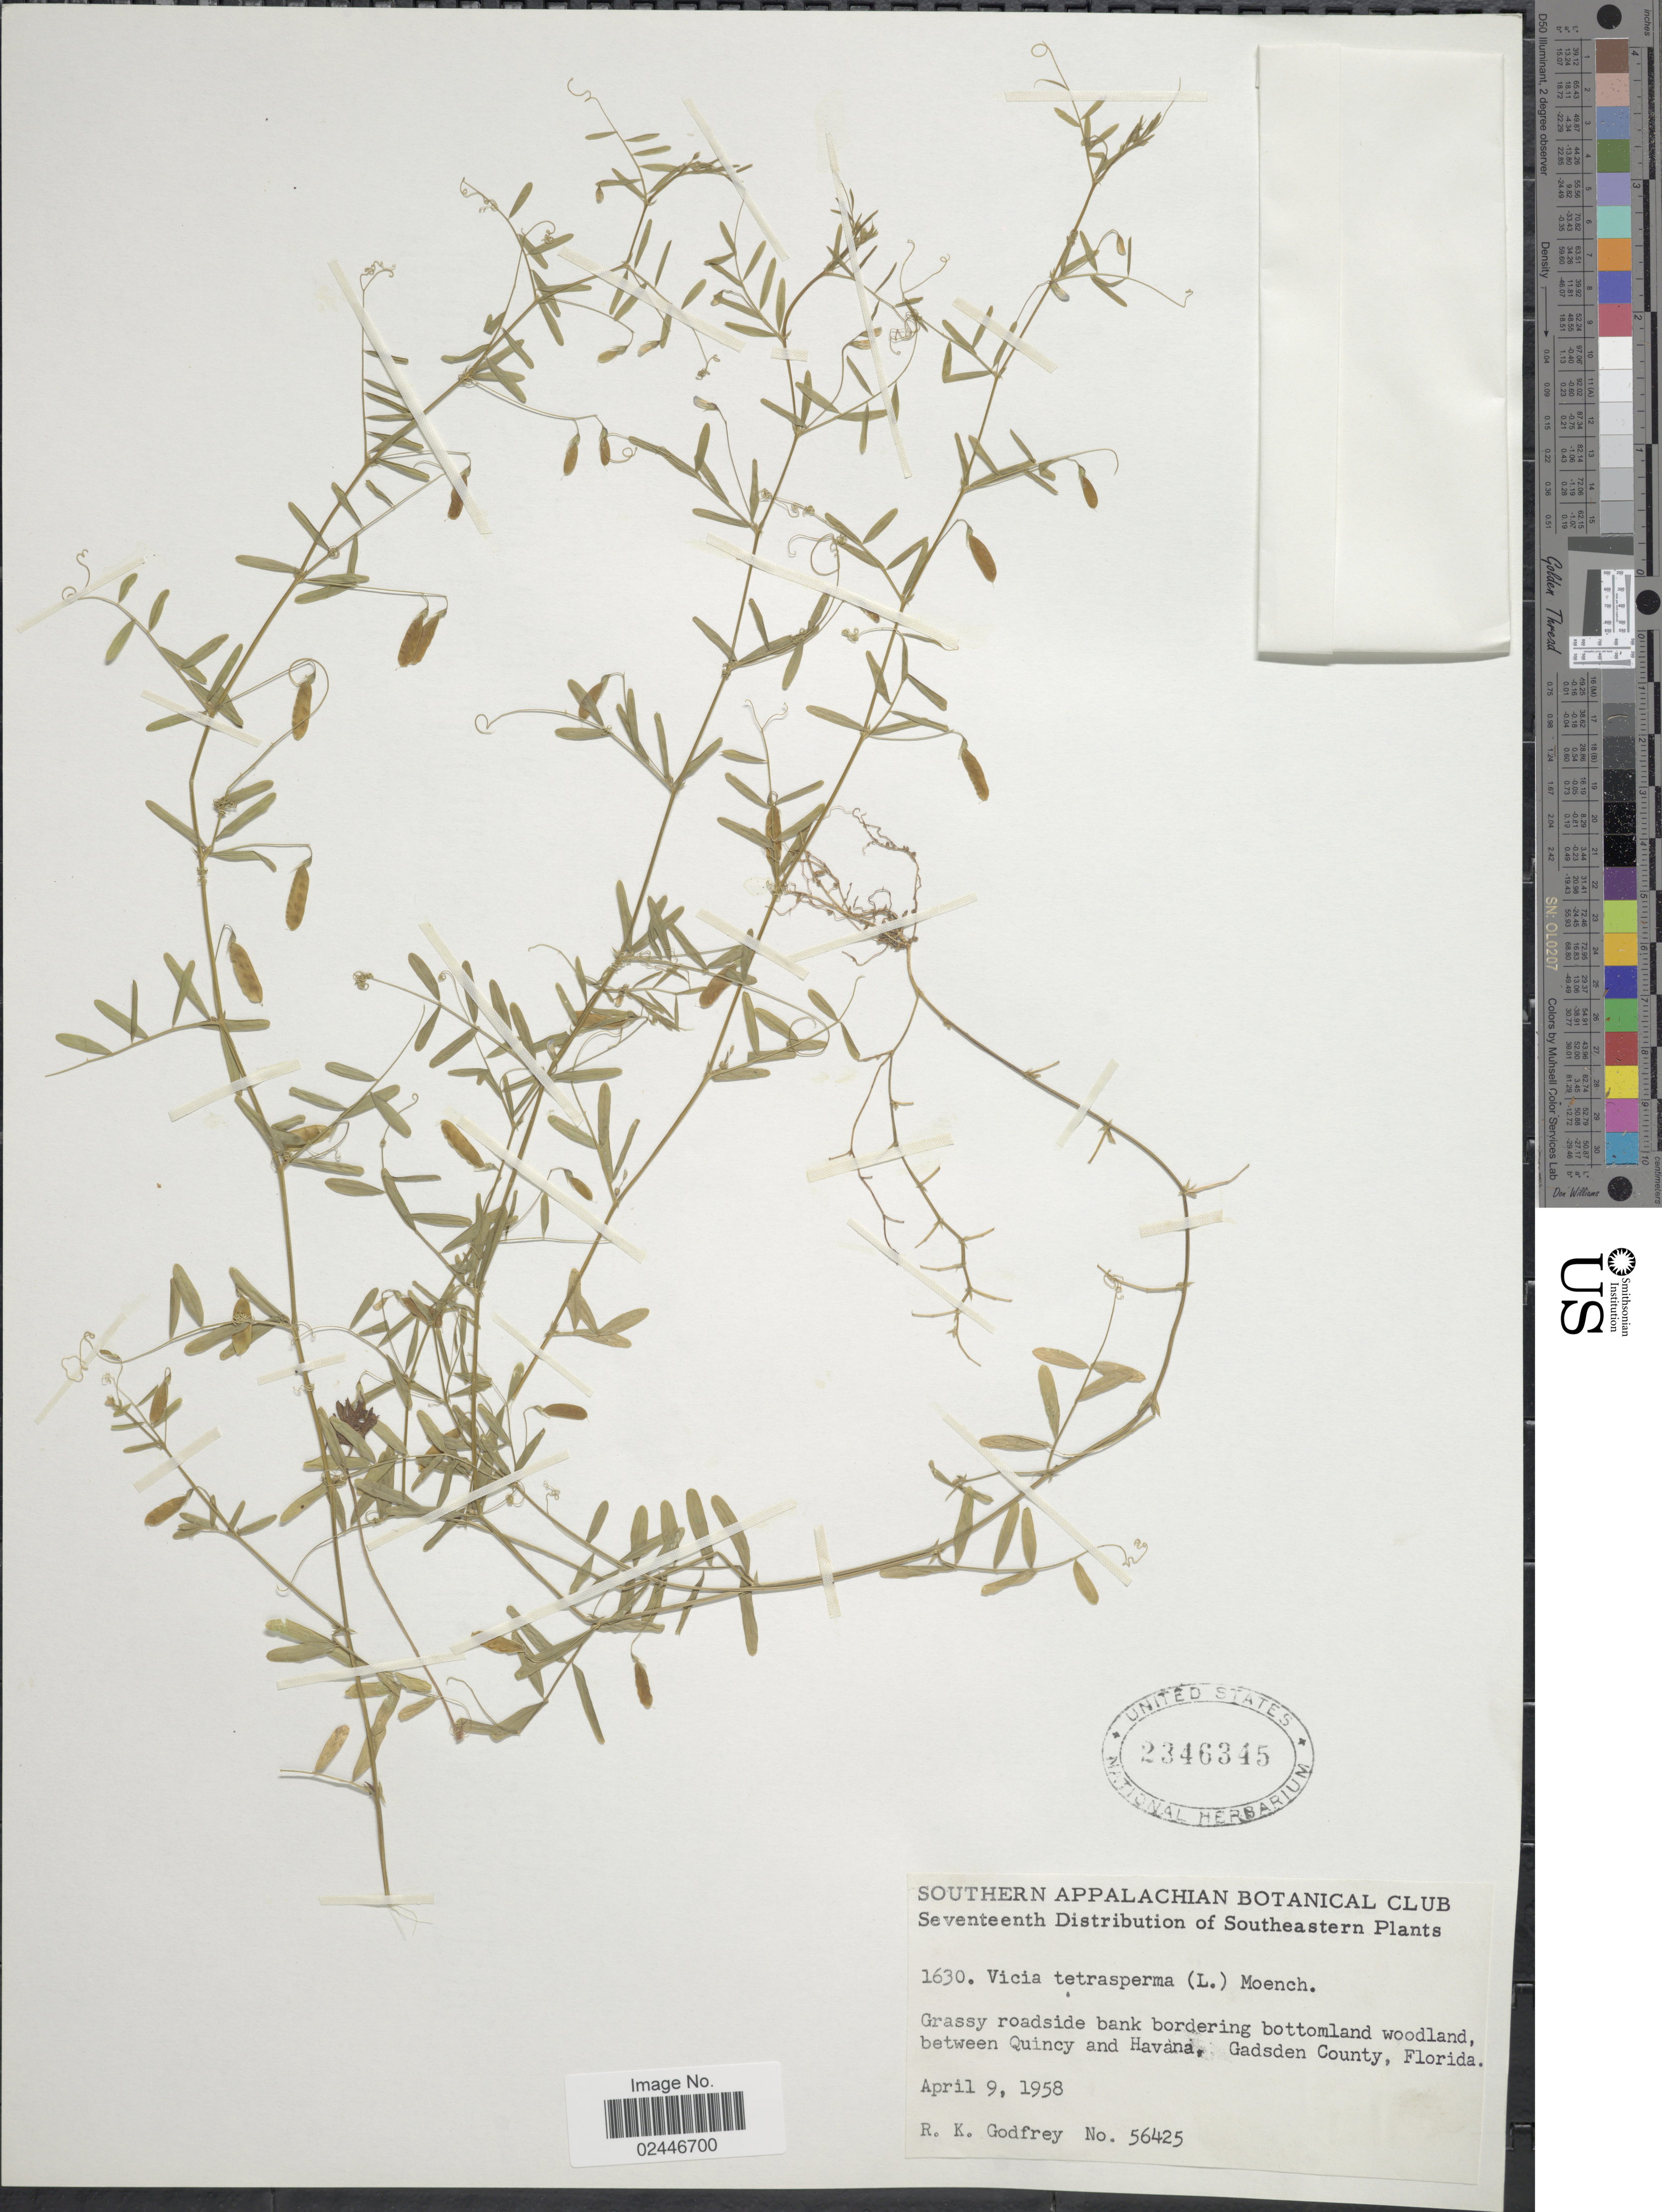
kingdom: Plantae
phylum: Tracheophyta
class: Magnoliopsida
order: Fabales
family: Fabaceae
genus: Vicia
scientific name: Vicia tetrasperma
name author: (L.) Schreb.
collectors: R. K. Godfrey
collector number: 56425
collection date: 1958-04-09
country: United States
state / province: Florida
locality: Between Quincy and Havana, Gadsden County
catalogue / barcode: US 2346345